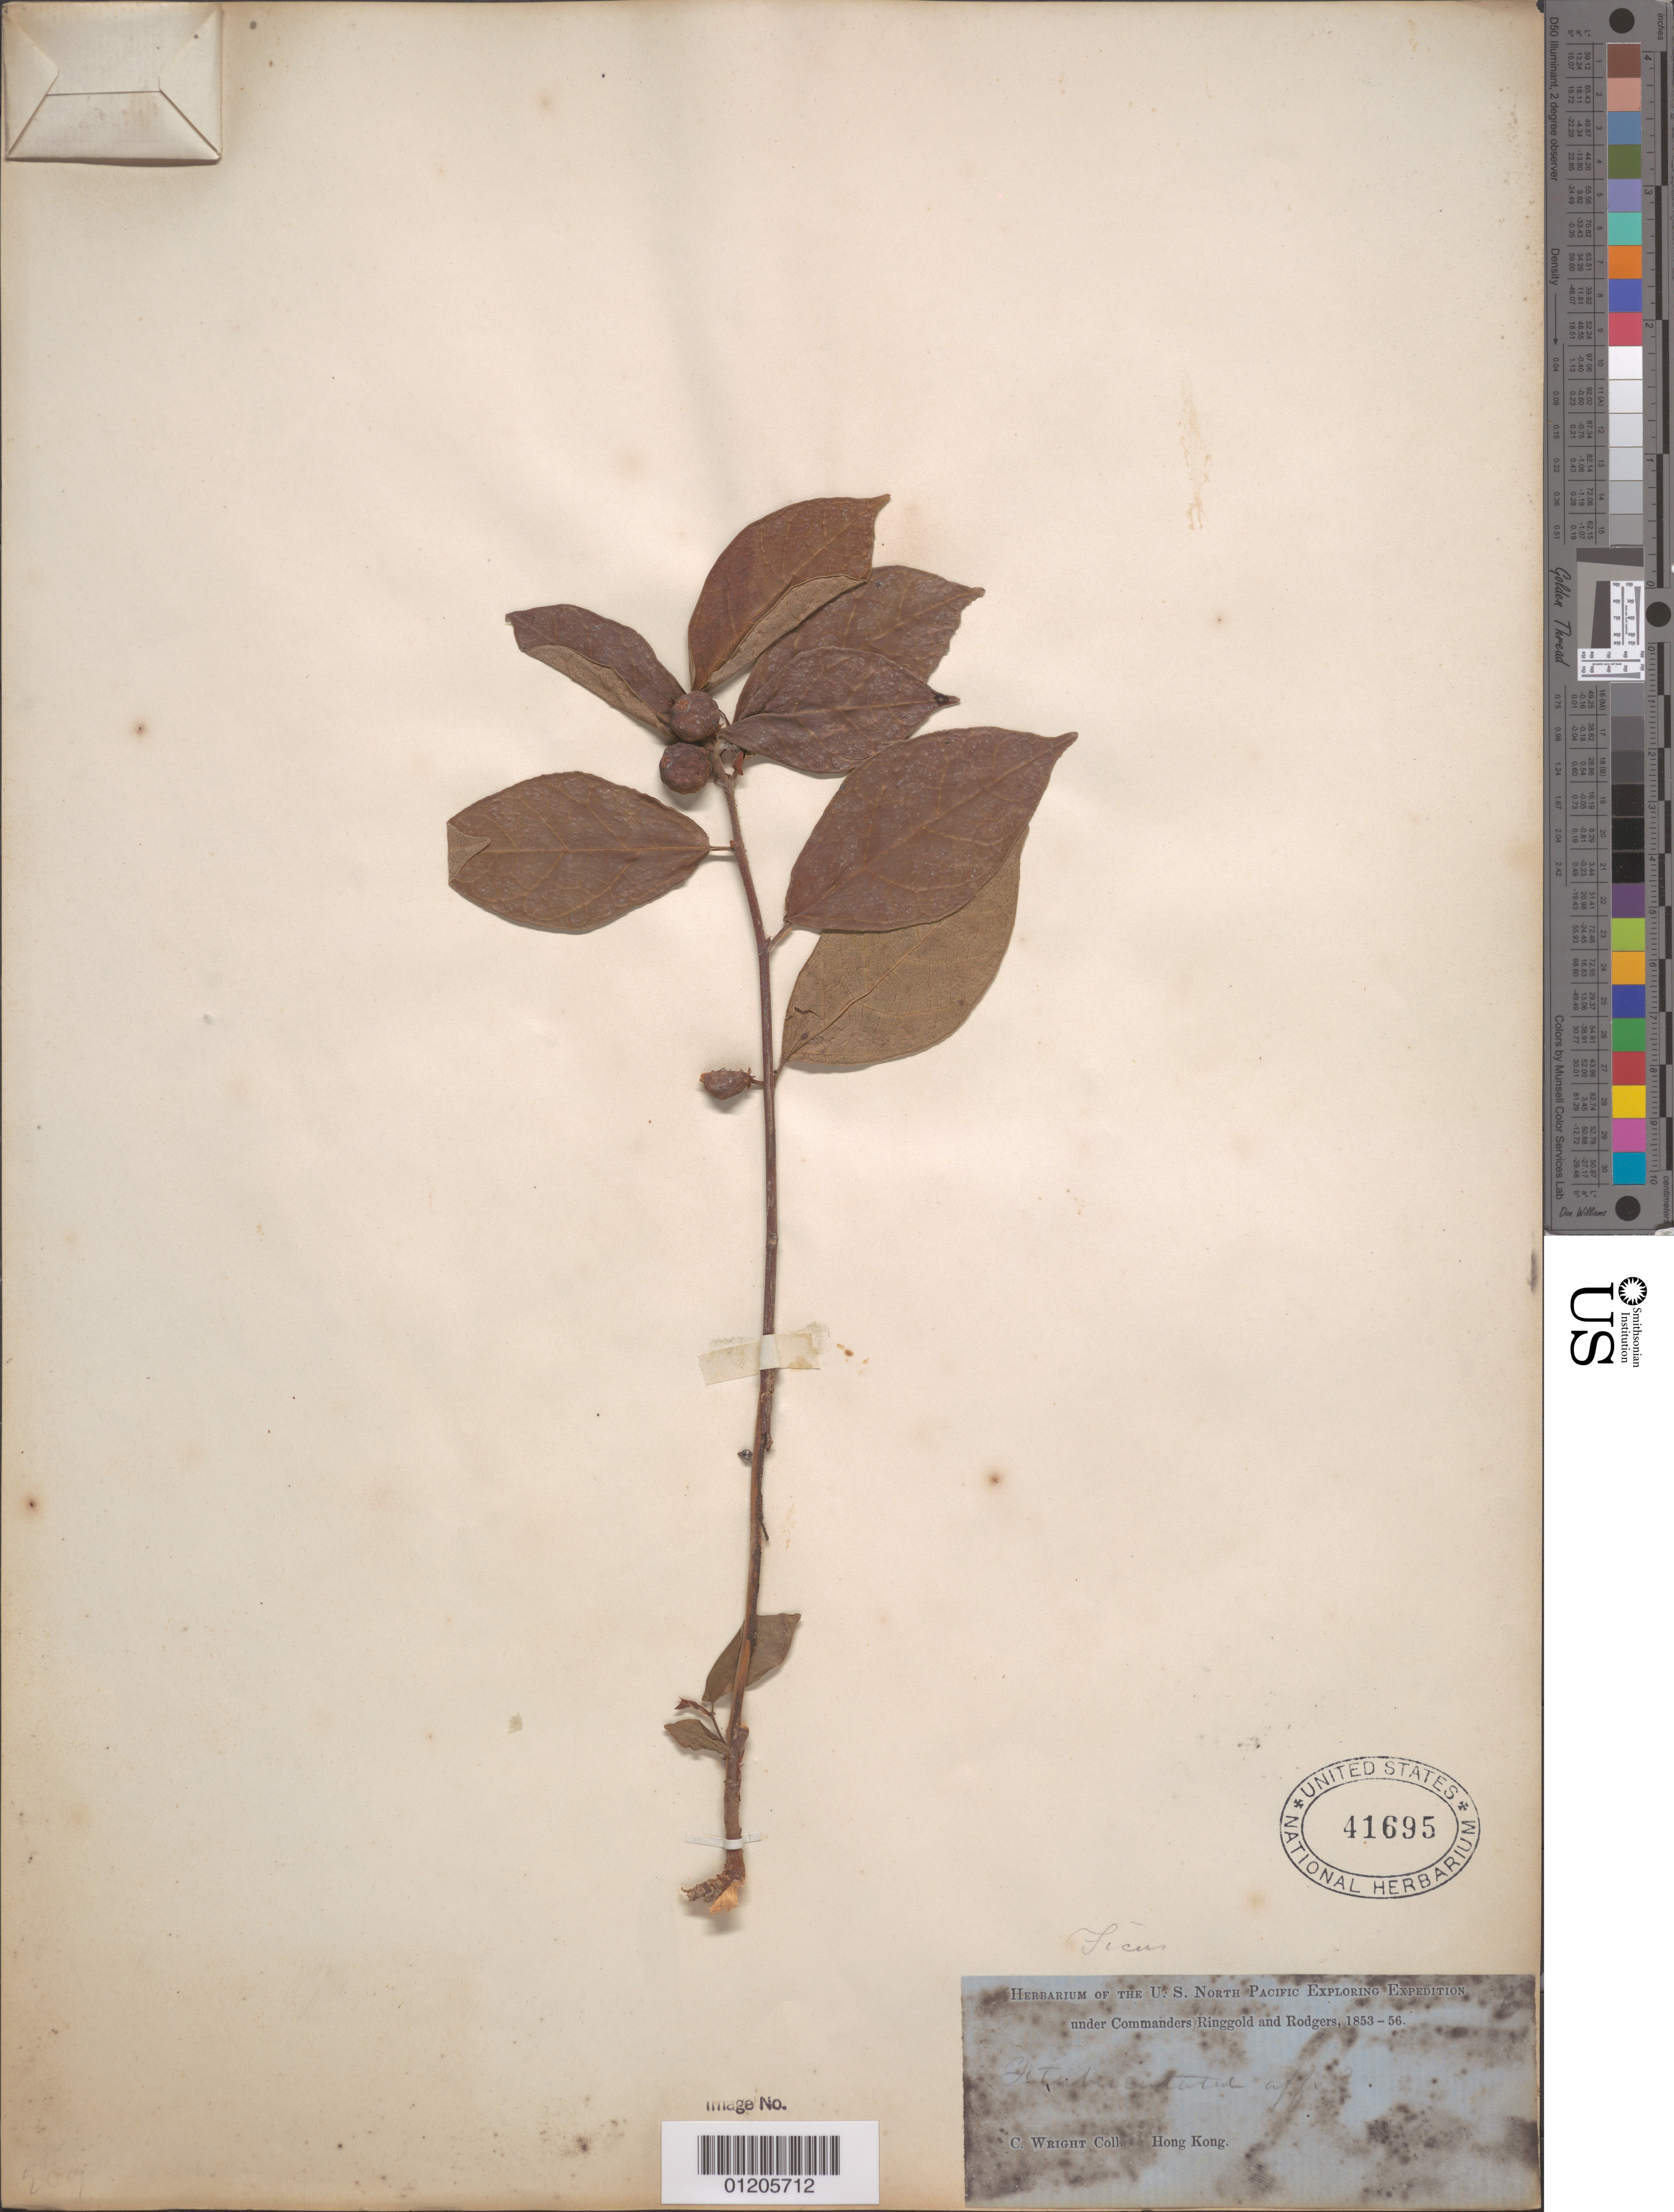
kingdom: Plantae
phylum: Tracheophyta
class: Magnoliopsida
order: Rosales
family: Moraceae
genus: Ficus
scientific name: Ficus sp.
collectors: C. Wright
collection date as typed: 1853 to -- -- 1856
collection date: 1853/1856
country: China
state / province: Hong Kong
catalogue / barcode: US 41695